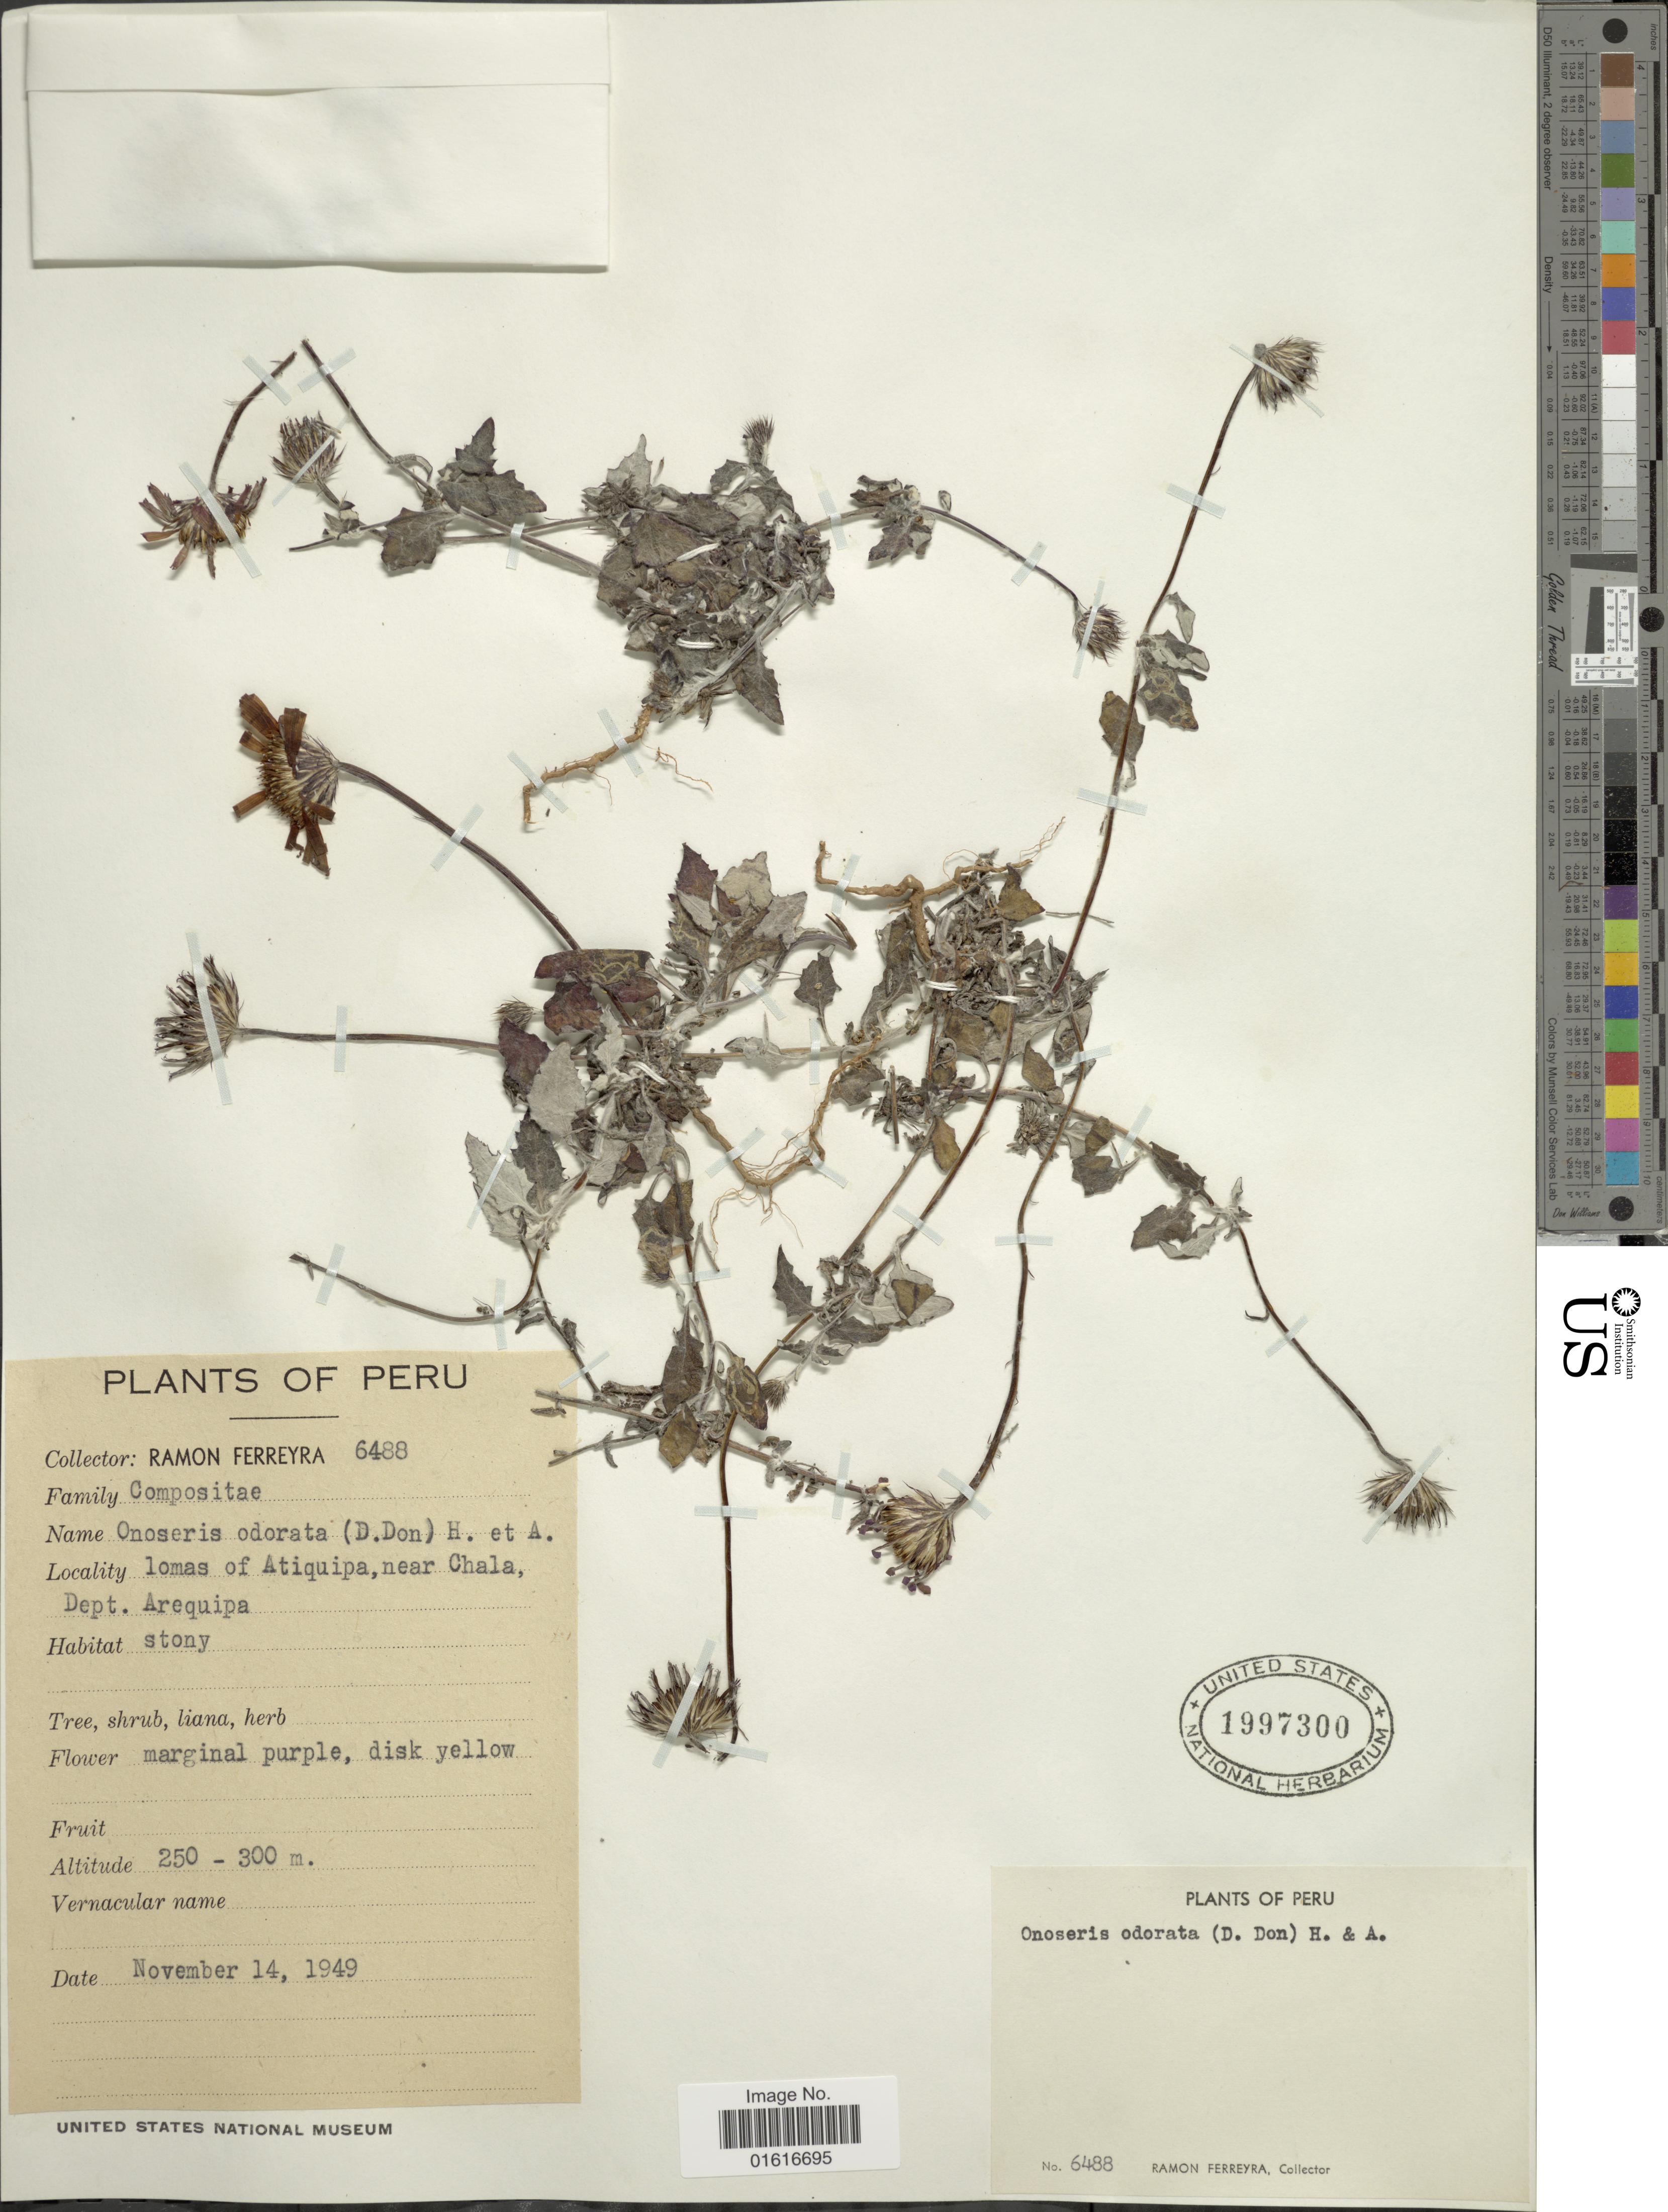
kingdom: Plantae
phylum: Tracheophyta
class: Magnoliopsida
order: Asterales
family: Asteraceae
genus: Onoseris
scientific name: Onoseris odorata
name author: (D. Don) Hook. & Arn.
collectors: R. A. Ferreyra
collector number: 6488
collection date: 1949-11-14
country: Peru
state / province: Arequipa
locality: Lomas of Atiquipa, near Chala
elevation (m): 250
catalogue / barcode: US 1997300